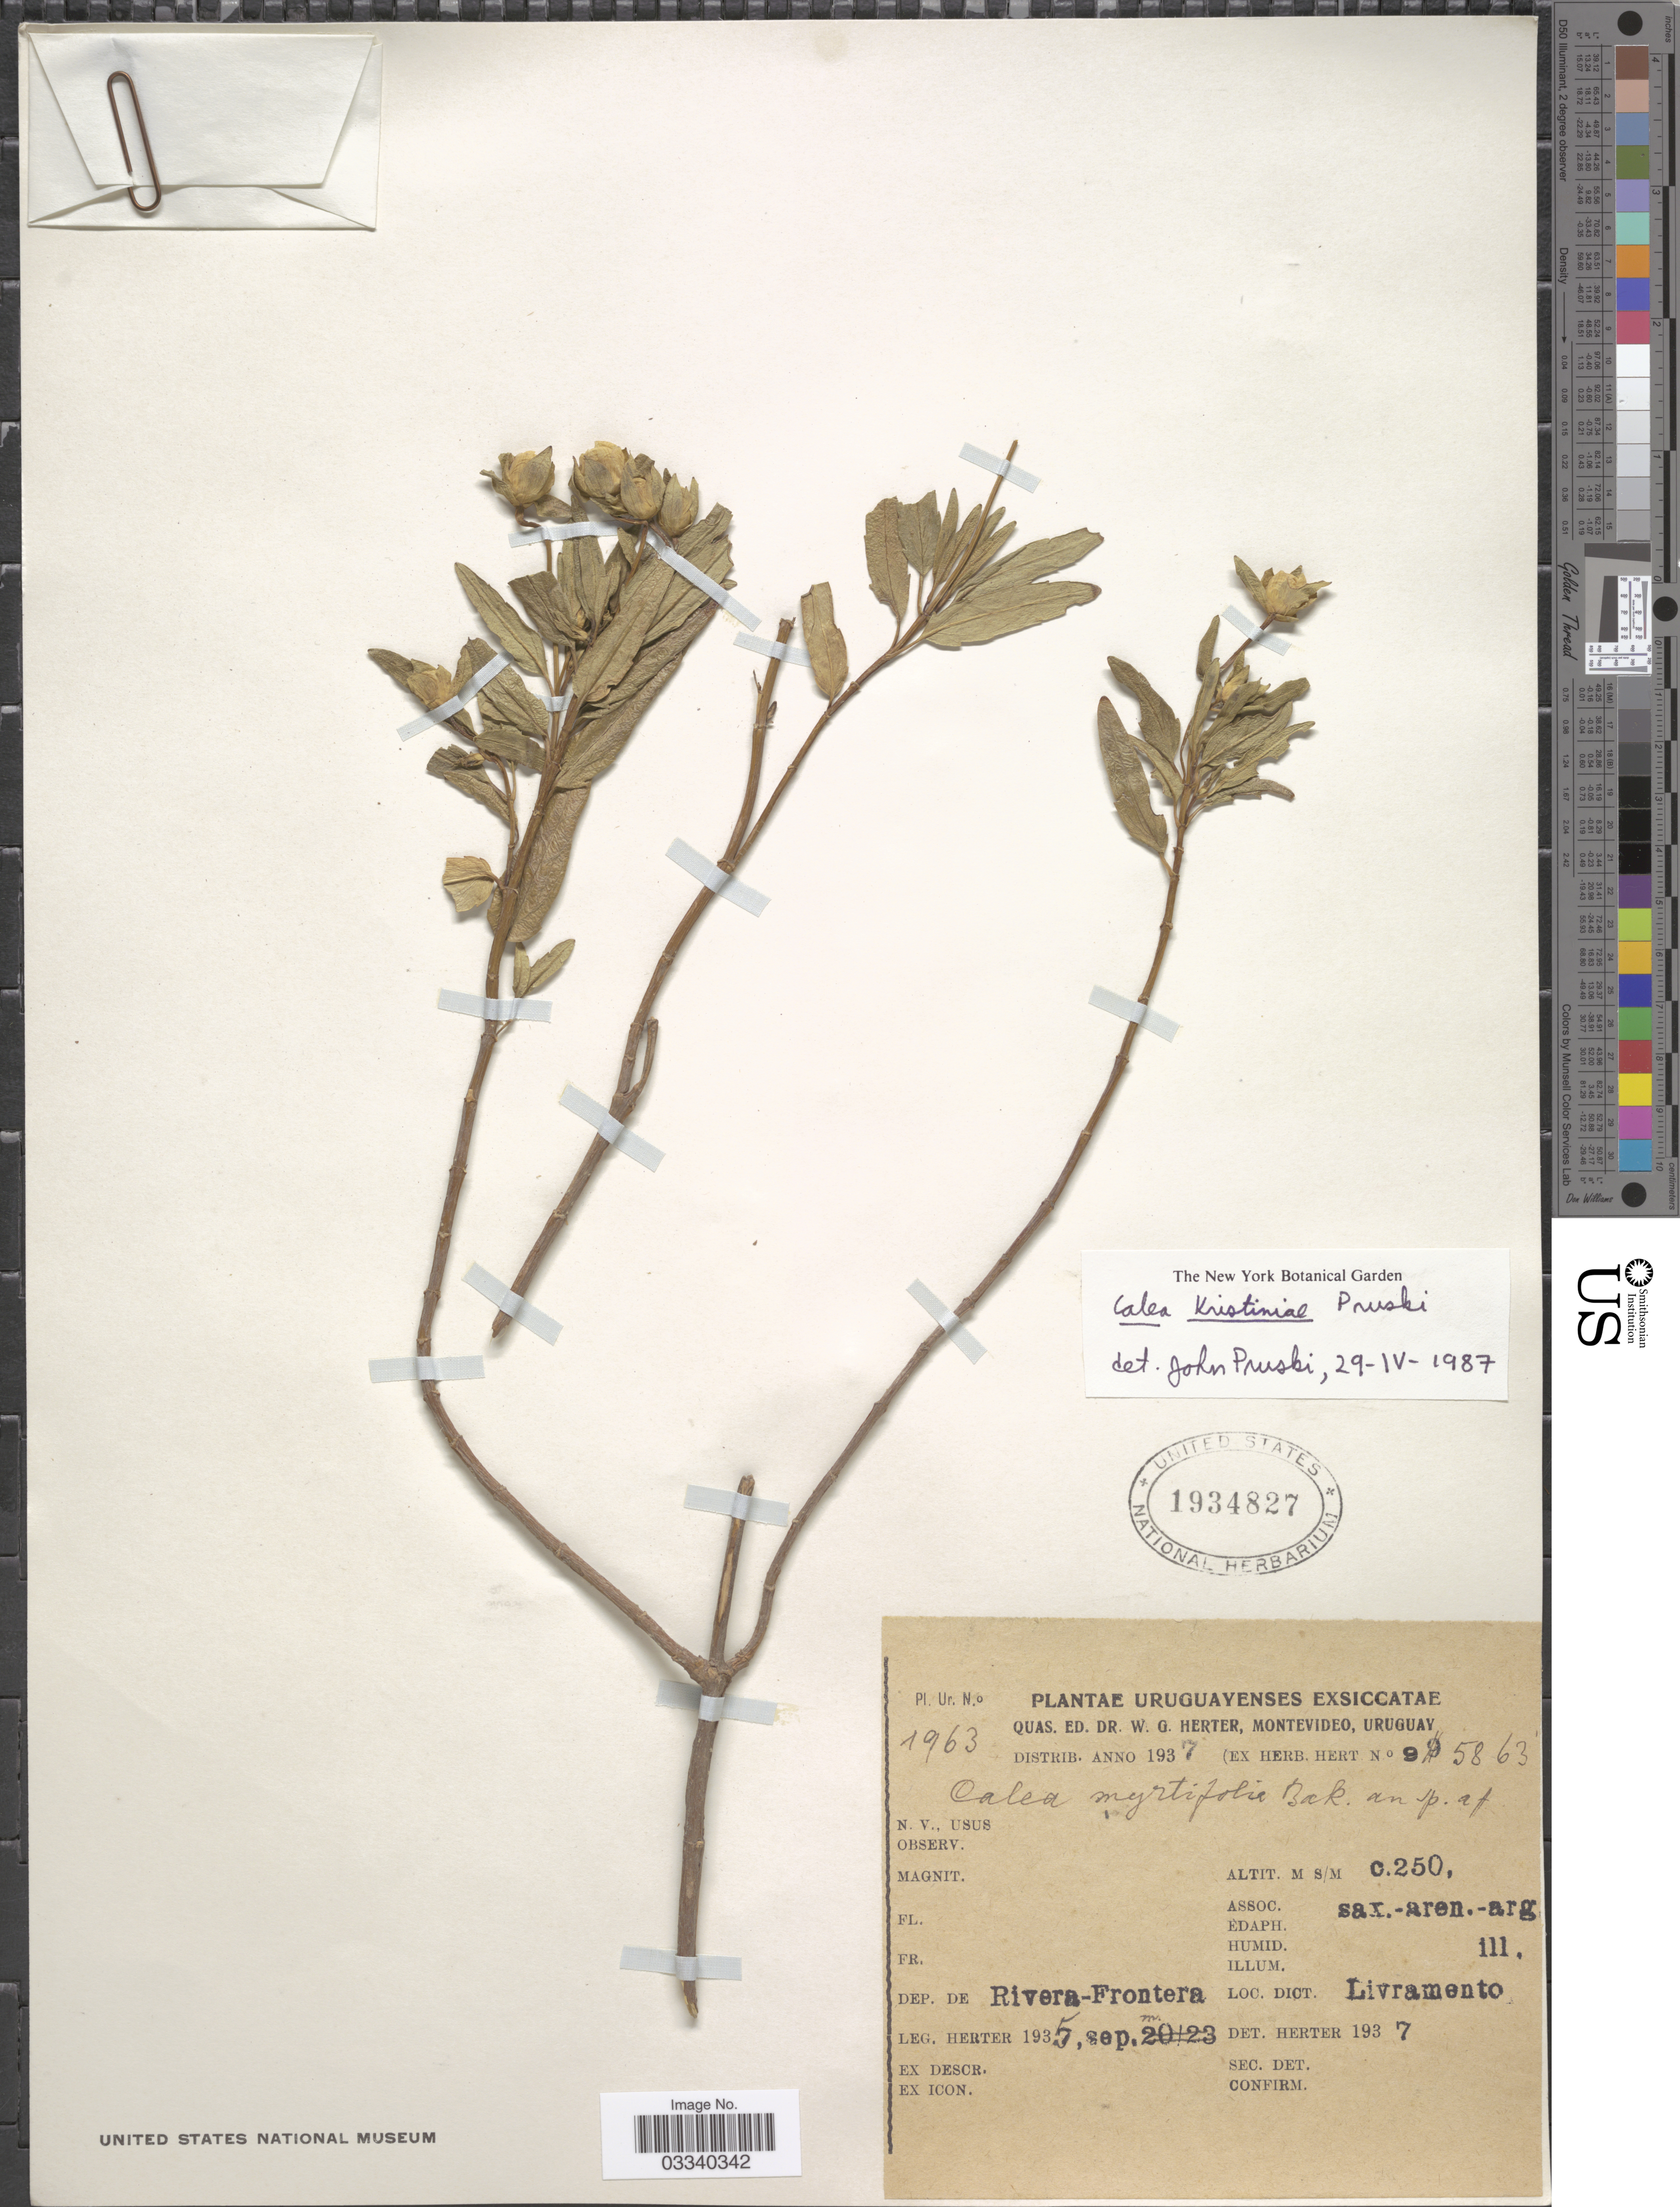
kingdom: Plantae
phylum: Tracheophyta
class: Magnoliopsida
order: Asterales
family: Asteraceae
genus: Calea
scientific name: Calea kristiniae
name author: Pruski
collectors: W. G. Herter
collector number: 5863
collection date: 1935-09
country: Uruguay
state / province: Rivera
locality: Dep. de Rivera-Frontera, Livramento.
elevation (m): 250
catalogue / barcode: US 1934827